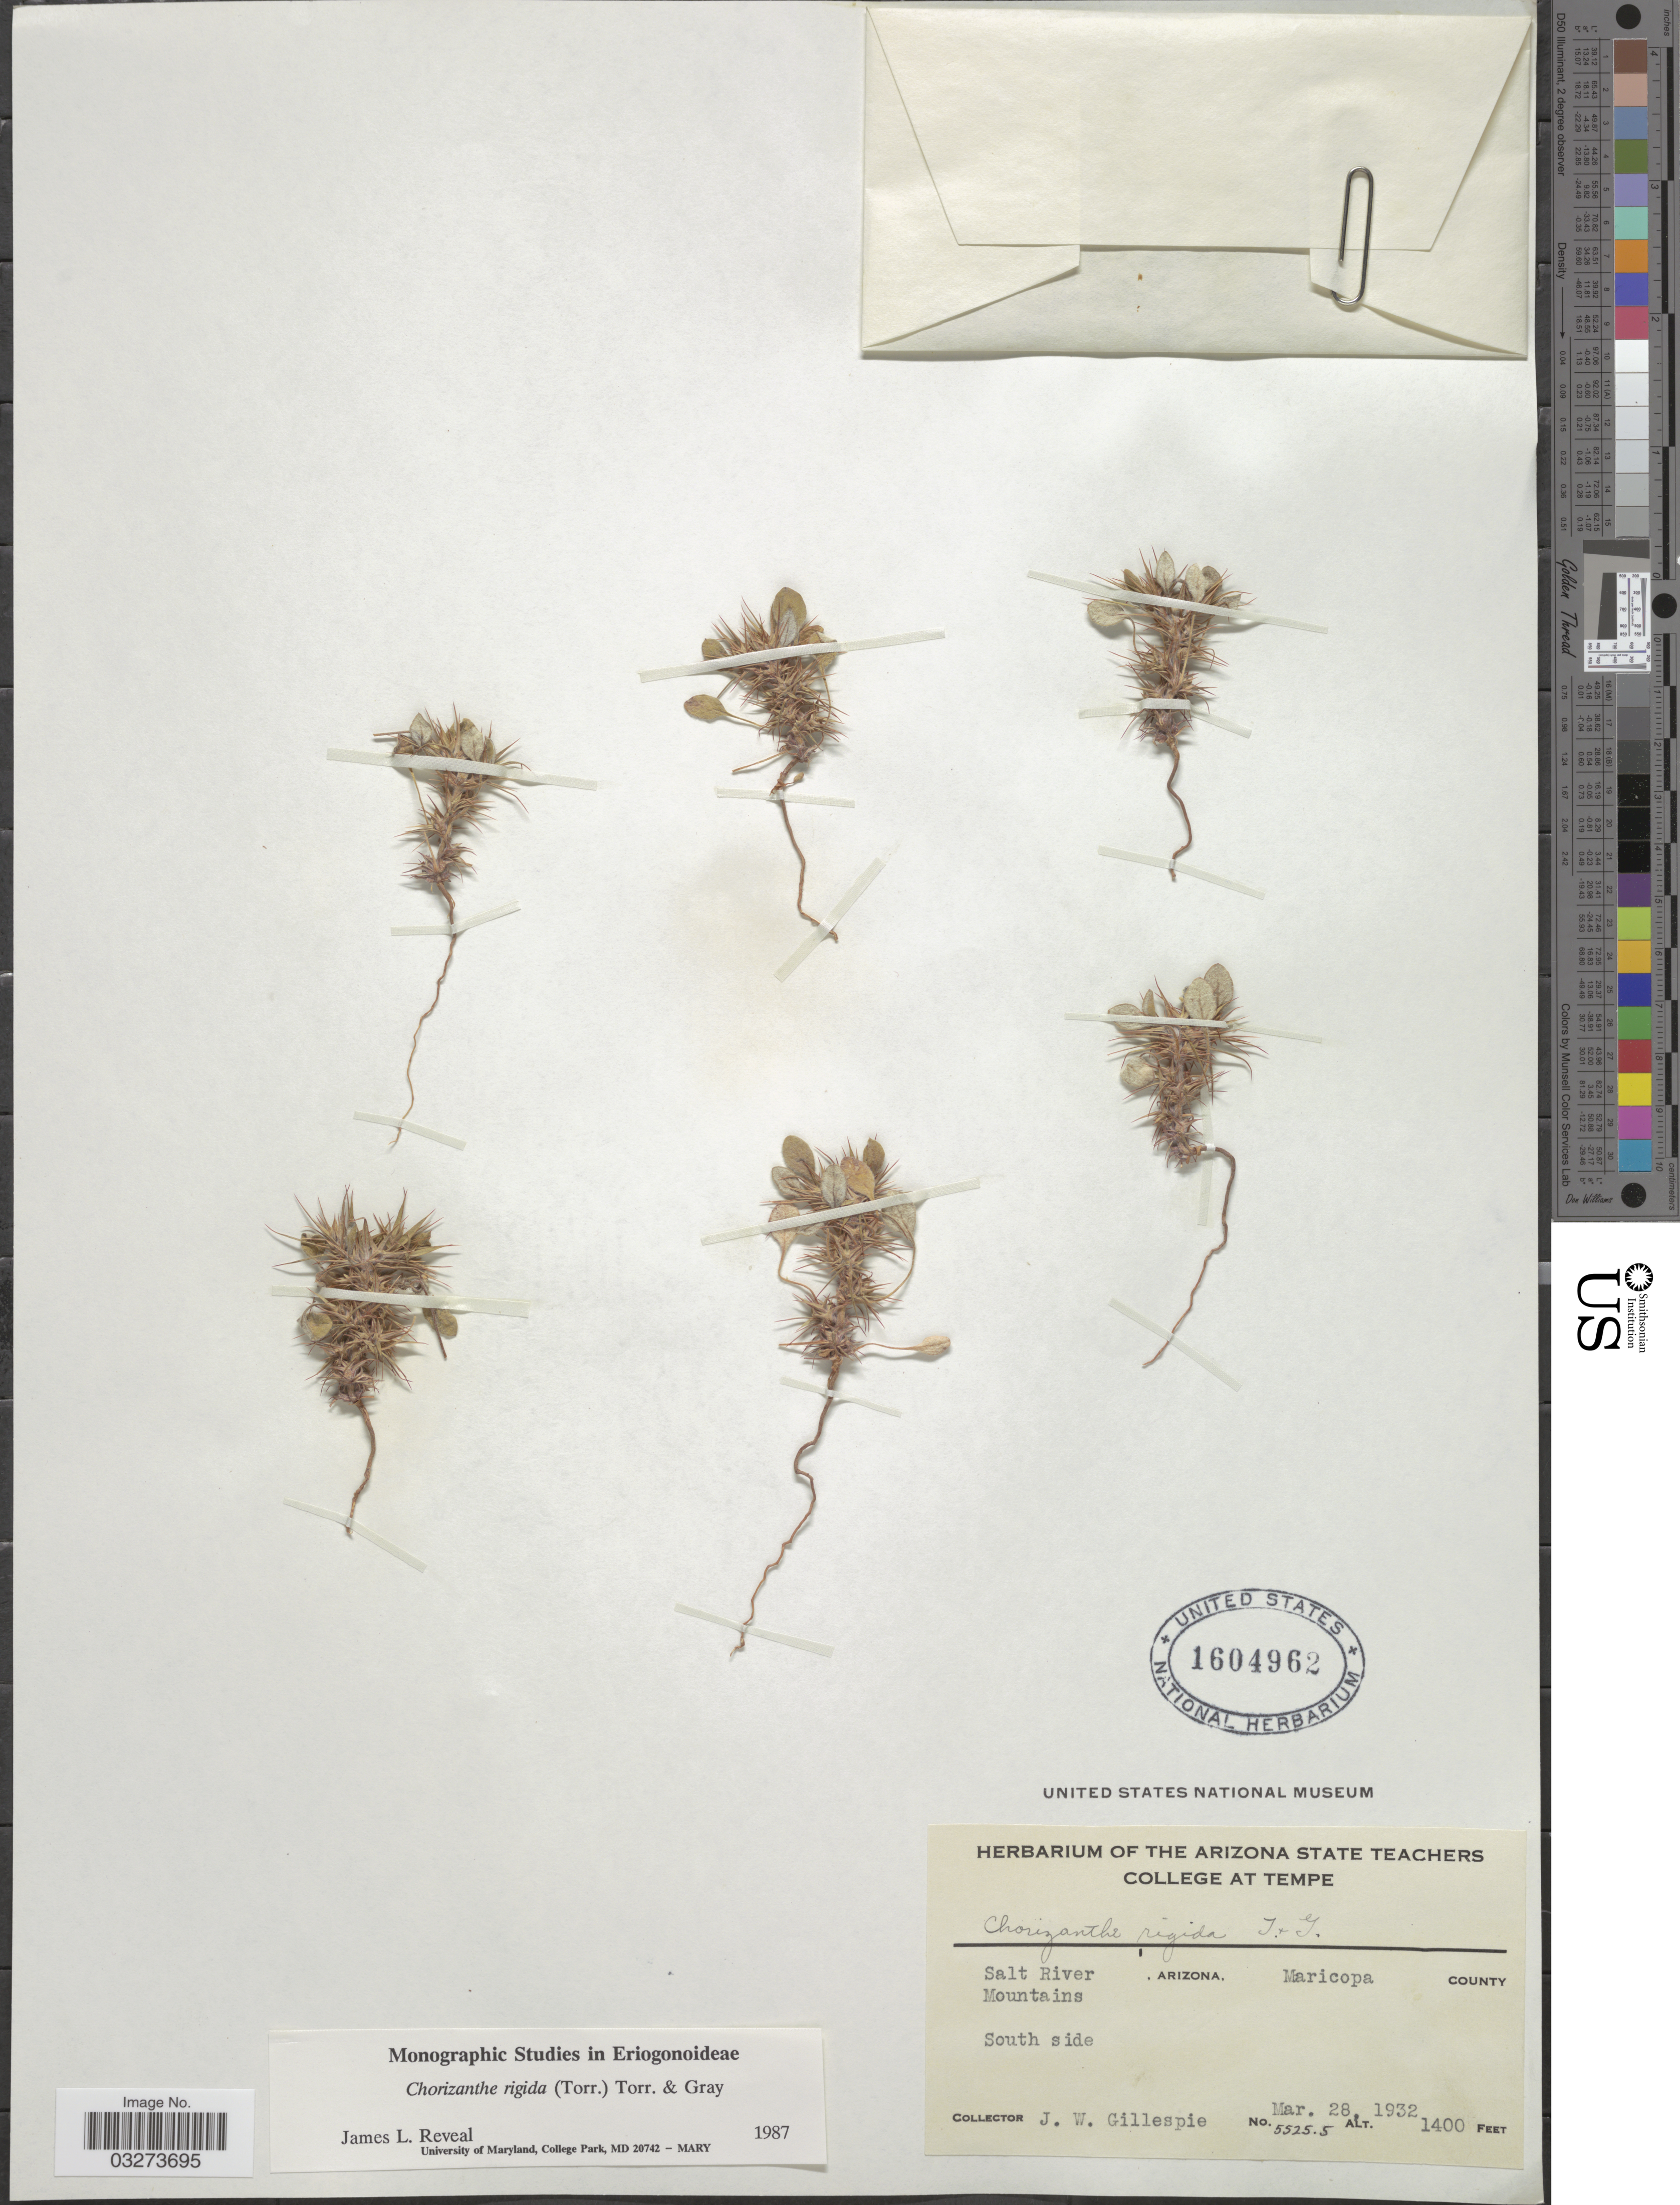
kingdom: Plantae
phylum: Tracheophyta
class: Magnoliopsida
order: Caryophyllales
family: Polygonaceae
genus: Chorizanthe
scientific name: Chorizanthe rigida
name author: (Torr.) Torr. & A. Gray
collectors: J. W. Gillespie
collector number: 55255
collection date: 1932-03-28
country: United States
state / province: Arizona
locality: Salt River, Arizona, Maricopa County Mountains, South side.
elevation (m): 427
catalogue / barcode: US 1604962